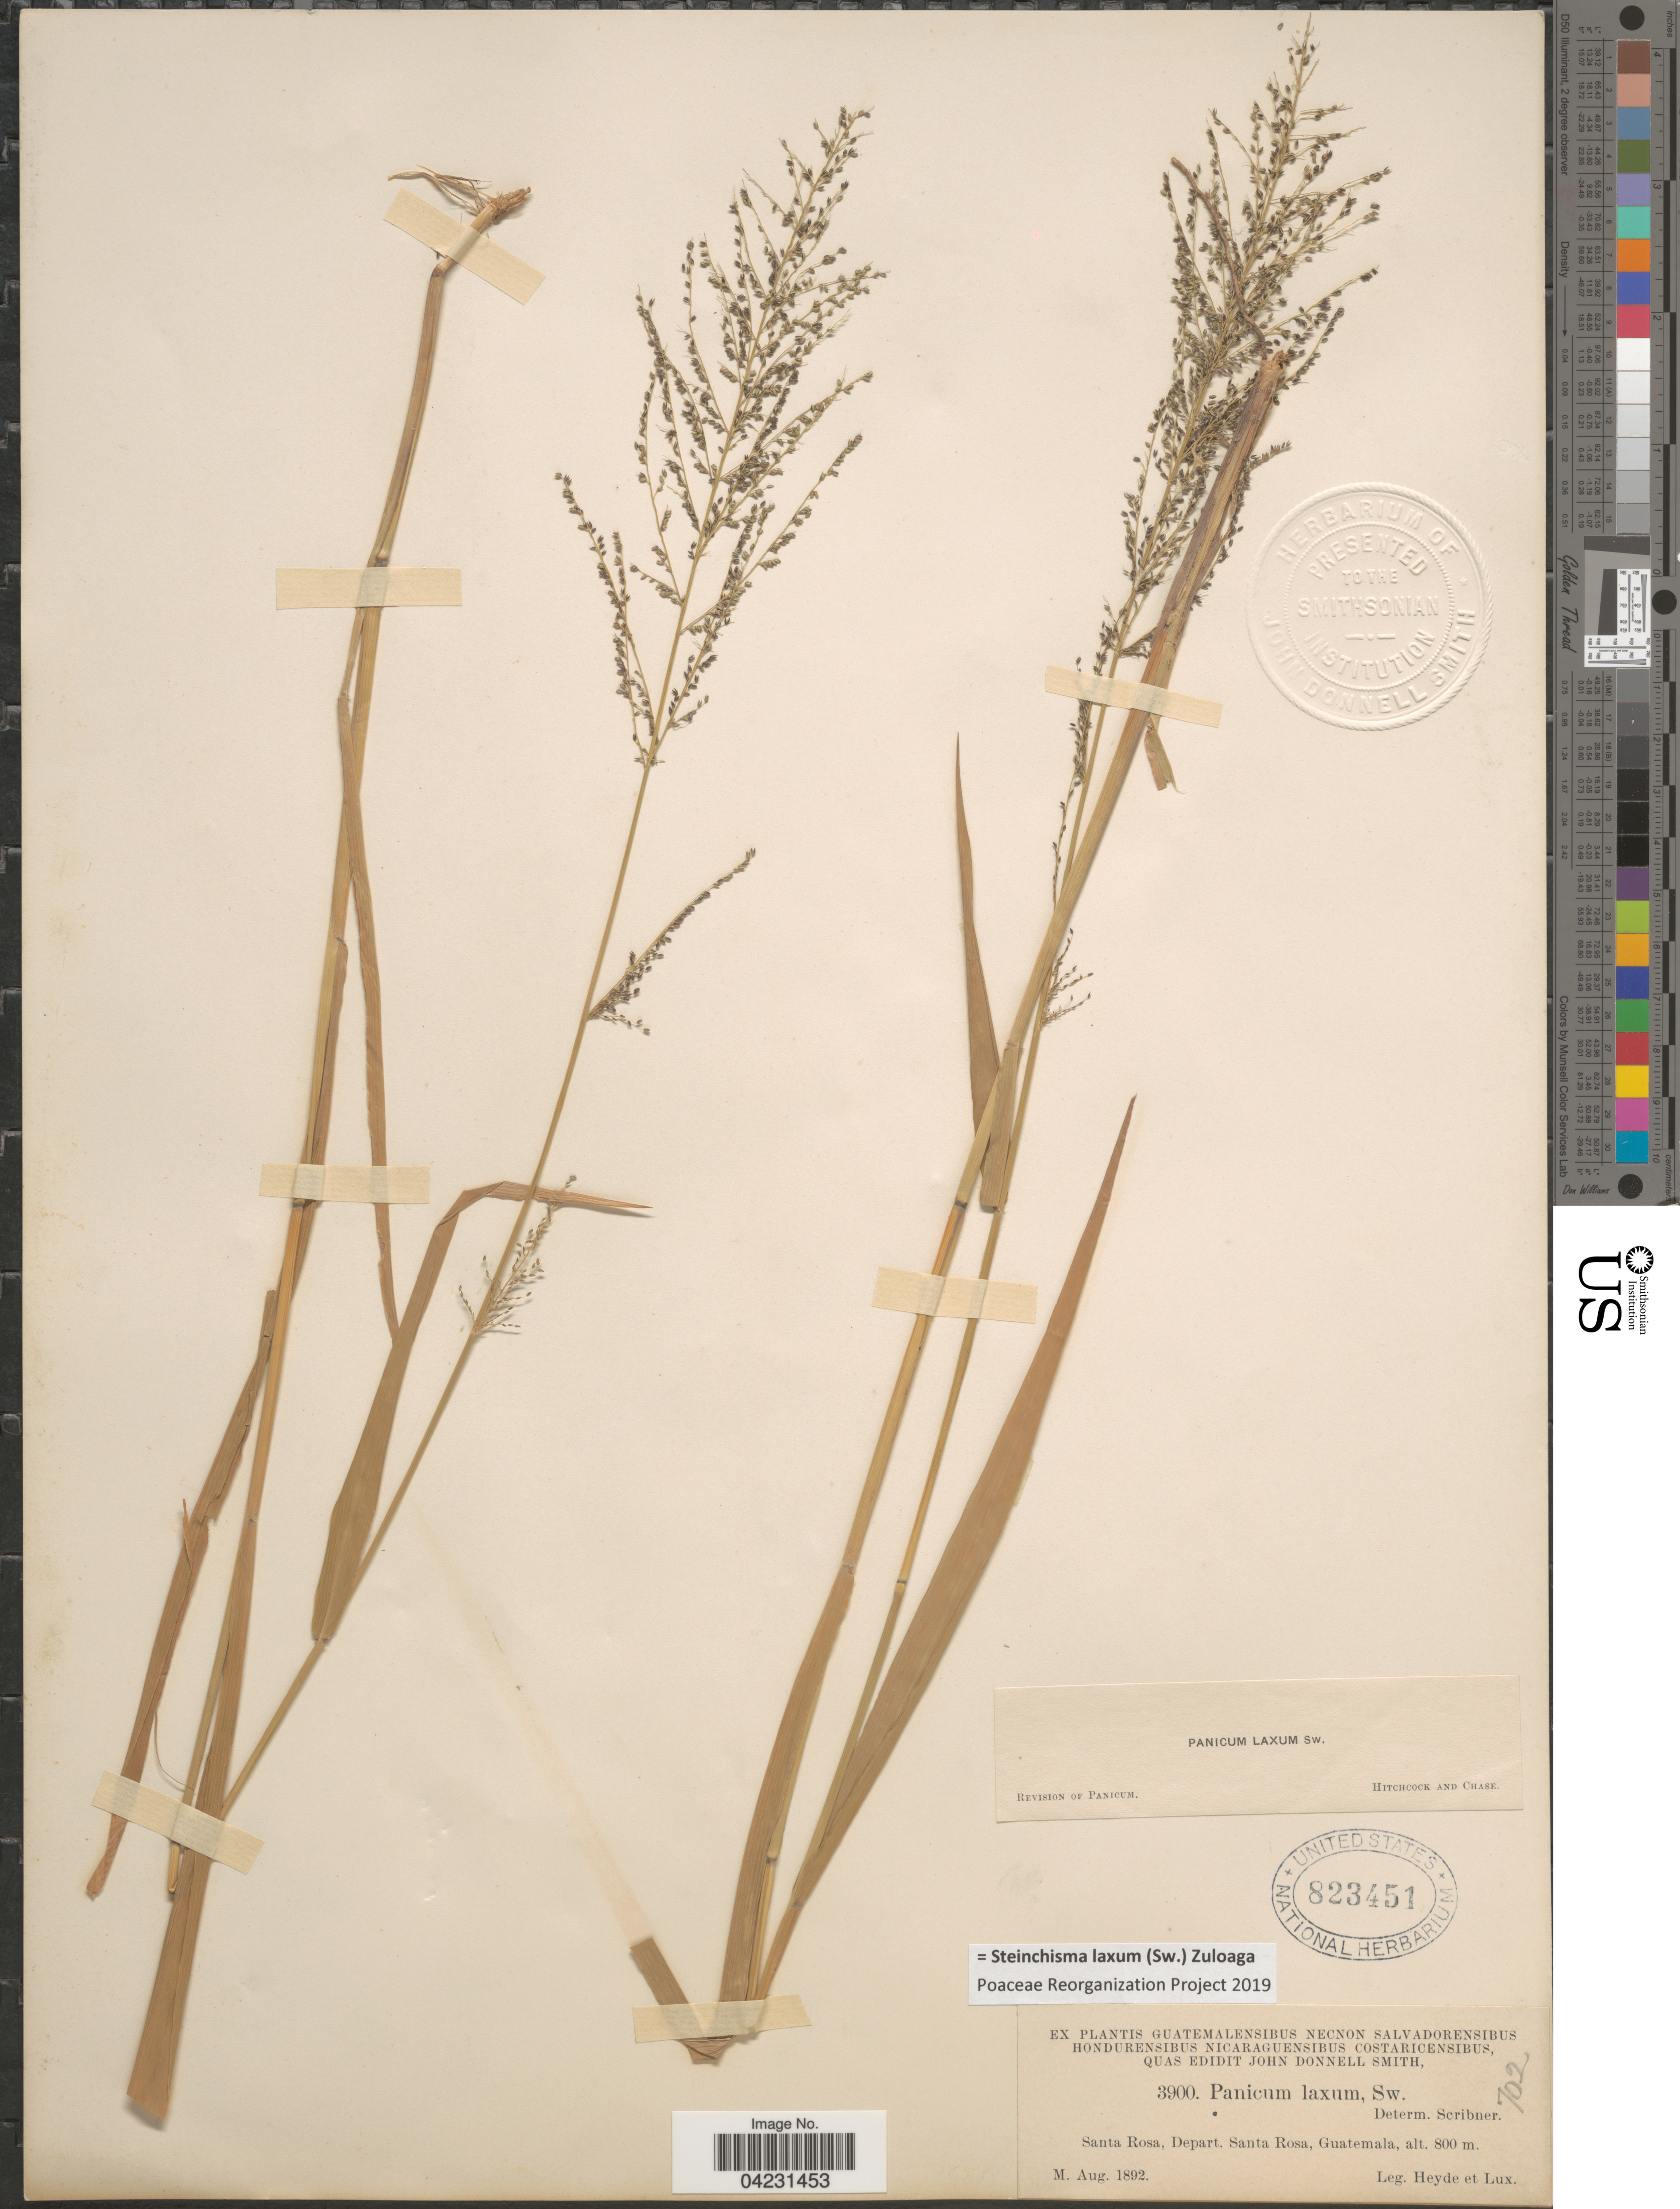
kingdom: Plantae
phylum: Tracheophyta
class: Liliopsida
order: Poales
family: Poaceae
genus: Steinchisma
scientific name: Steinchisma laxum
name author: (Sw.) Zuloaga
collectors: Heyde & Lux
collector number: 3900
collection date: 1892-08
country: Guatemala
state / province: Santa Rosa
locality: Santa Rosa, Depart. Santa Rosa.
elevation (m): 800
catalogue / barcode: US 823451